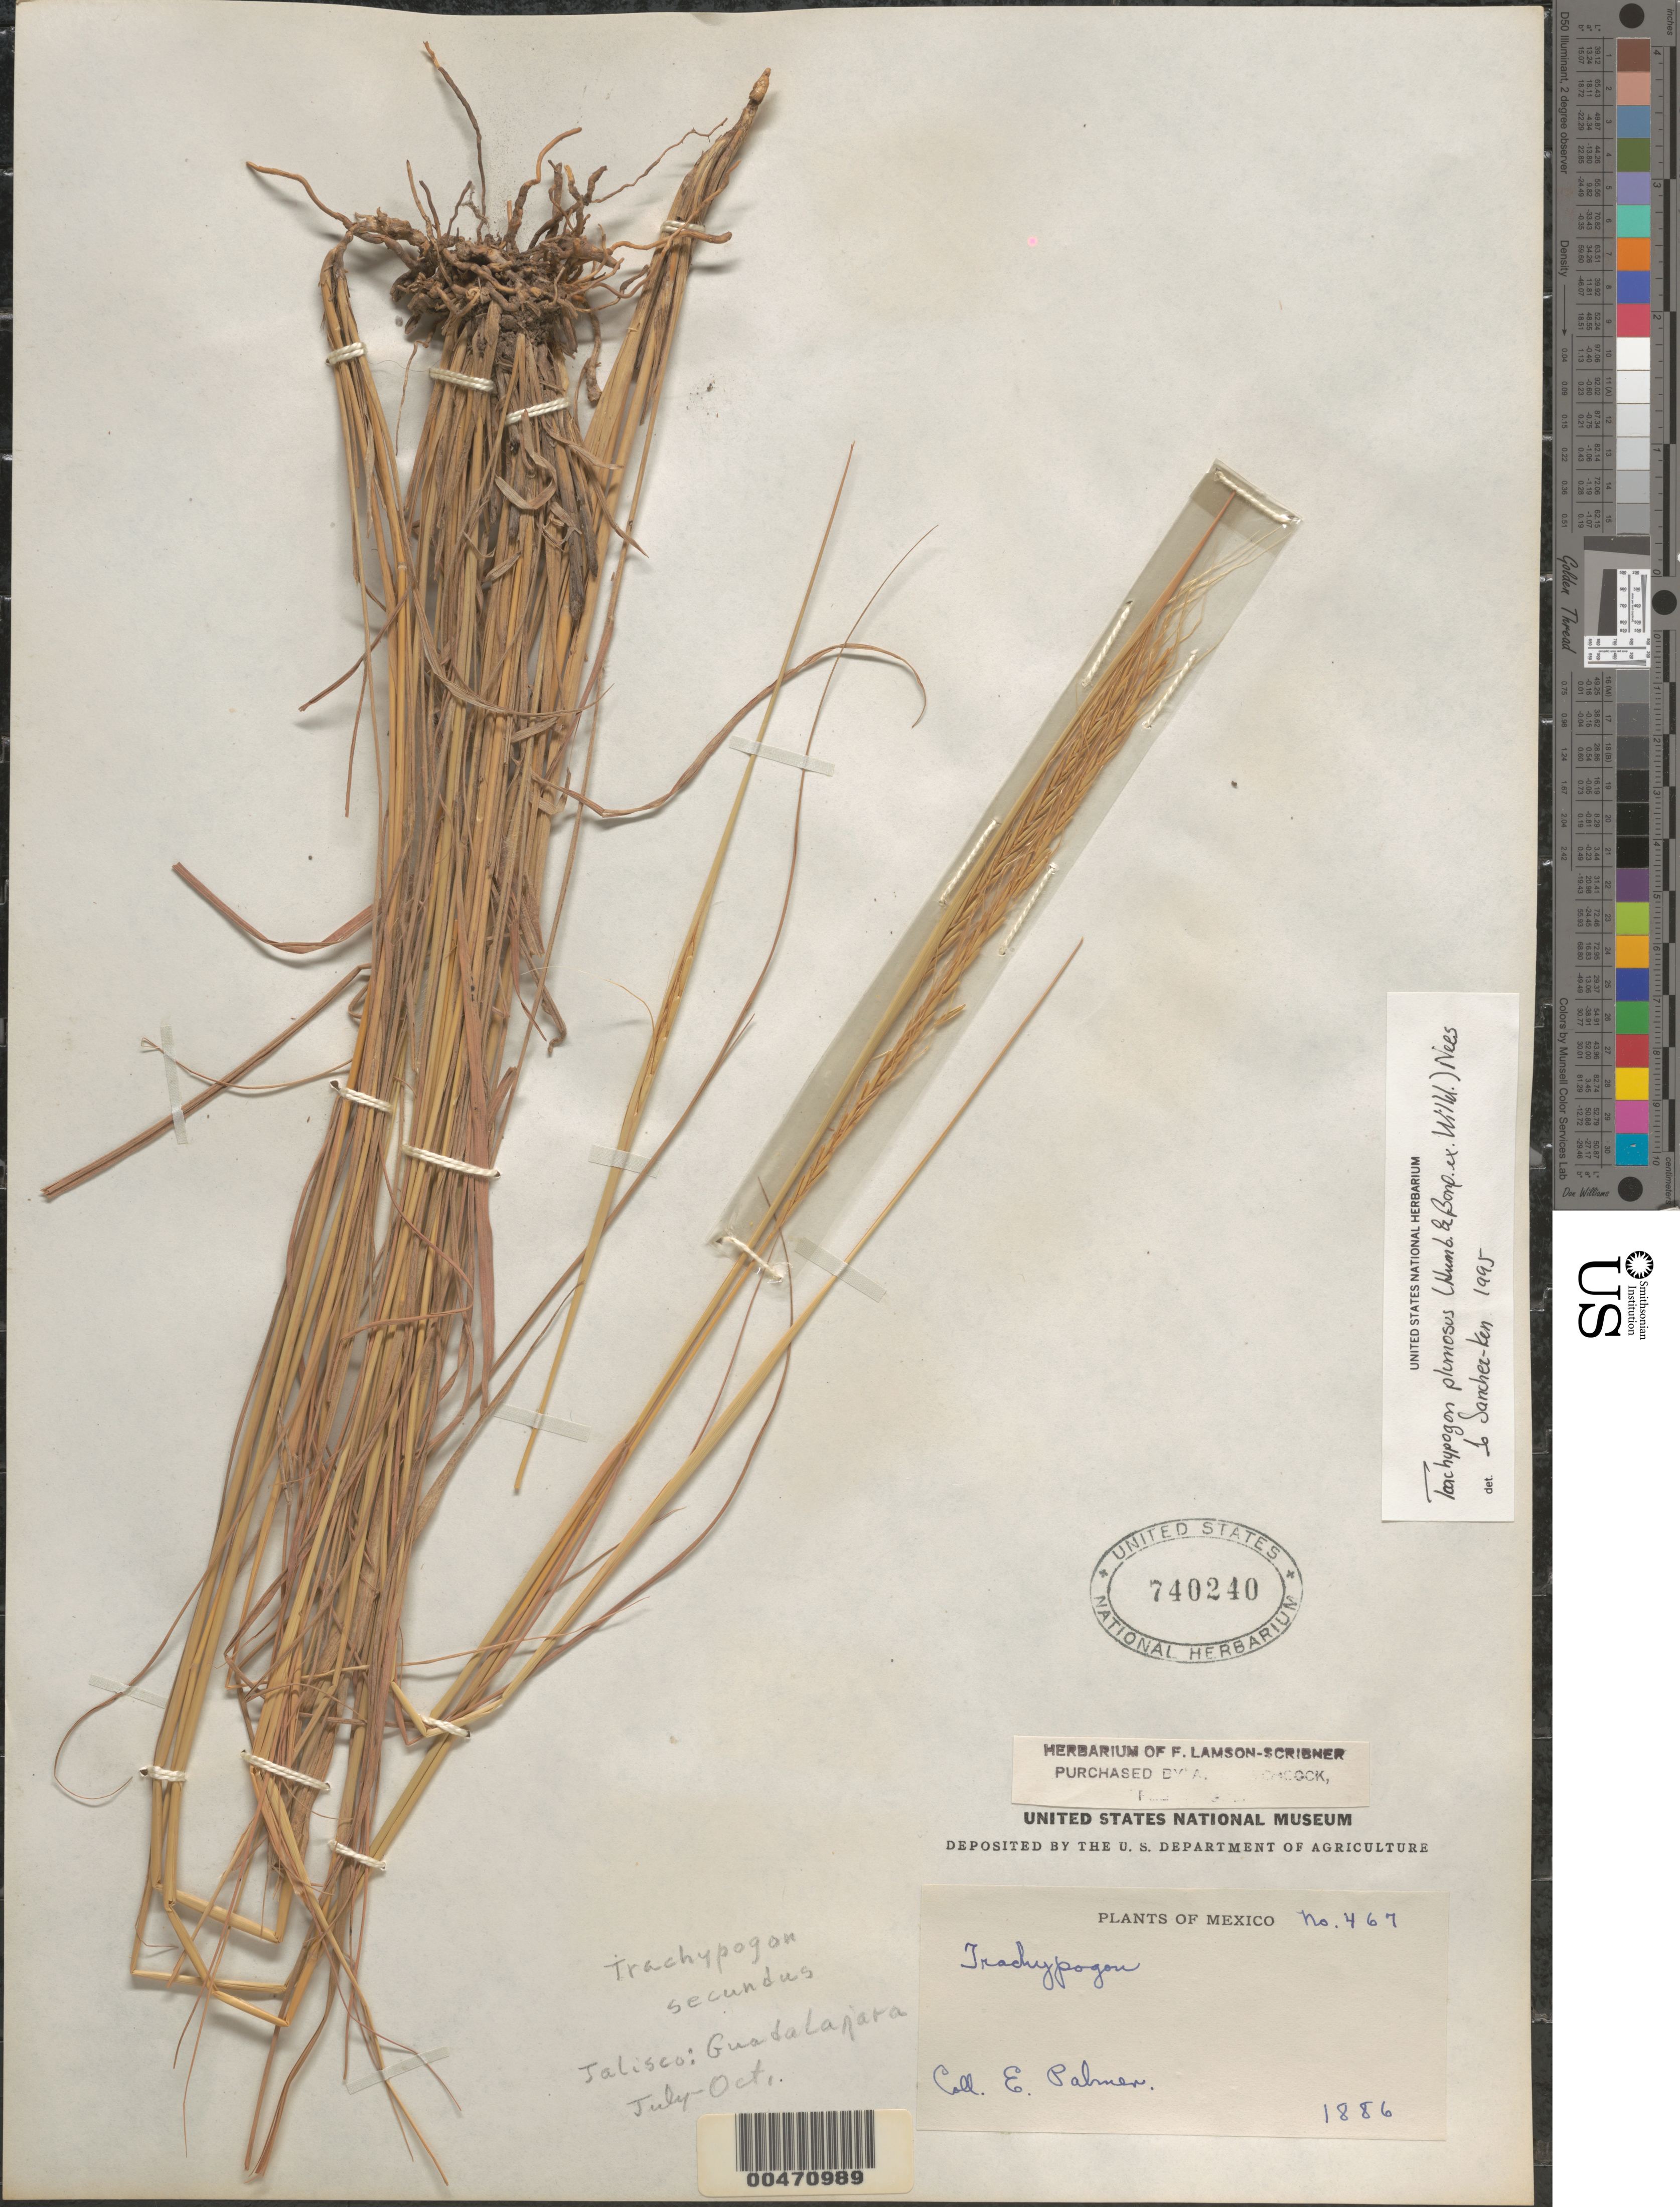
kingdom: Plantae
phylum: Tracheophyta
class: Liliopsida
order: Poales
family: Poaceae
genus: Trachypogon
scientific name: Trachypogon plumosus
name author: (Humb. & Bonpl.) Nees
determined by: Sánchez-Ken, J. G.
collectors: E. Palmer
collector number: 467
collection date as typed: Jul 1886 to Oct 1886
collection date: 1886-07/1886-10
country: Mexico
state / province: Jalisco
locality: Guadalajara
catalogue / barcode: US 740240